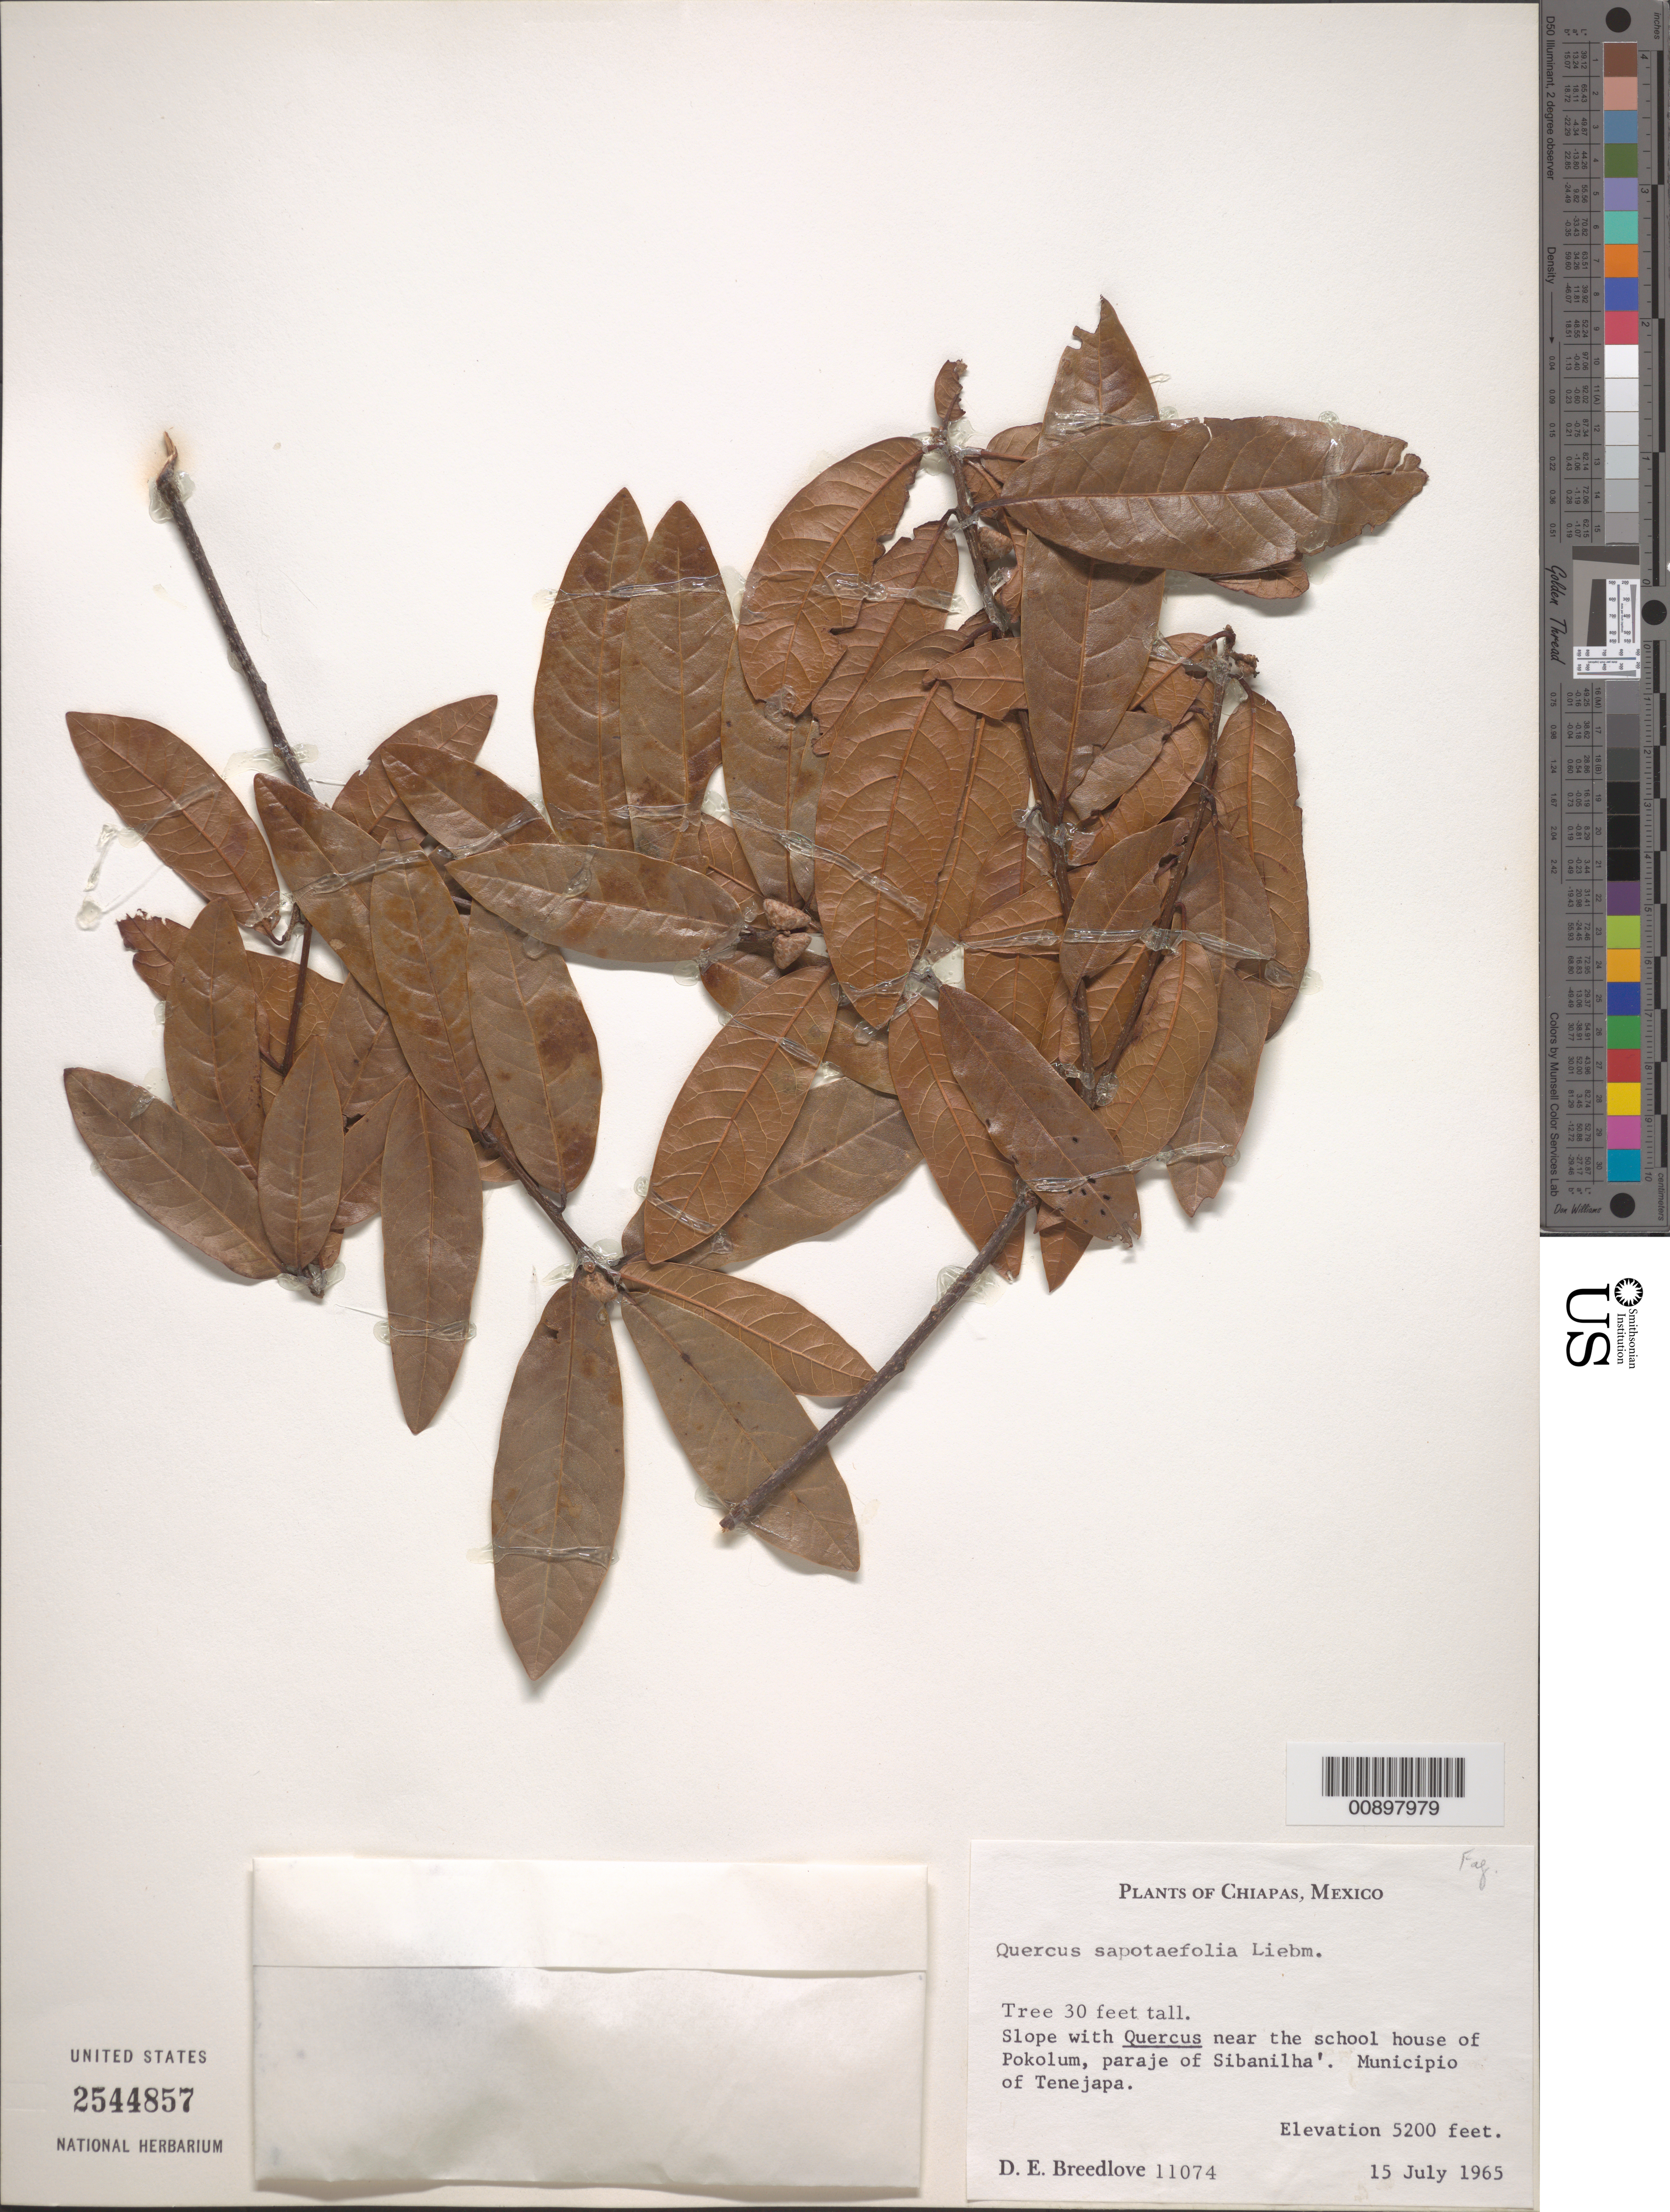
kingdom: Plantae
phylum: Tracheophyta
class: Magnoliopsida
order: Fagales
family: Fagaceae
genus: Quercus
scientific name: Quercus sapotifolia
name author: Liebm.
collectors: D. E. Breedlove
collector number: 11074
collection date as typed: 15 Jul 1965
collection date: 1965-07-15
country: Mexico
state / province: Chiapas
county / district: Tenejapa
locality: Near the school house of Pokolum, paraje of Sibanilha'. Municipio of Tenejapa, Chiapas.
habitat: Slope with Quercus.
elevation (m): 1585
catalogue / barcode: US 2544857